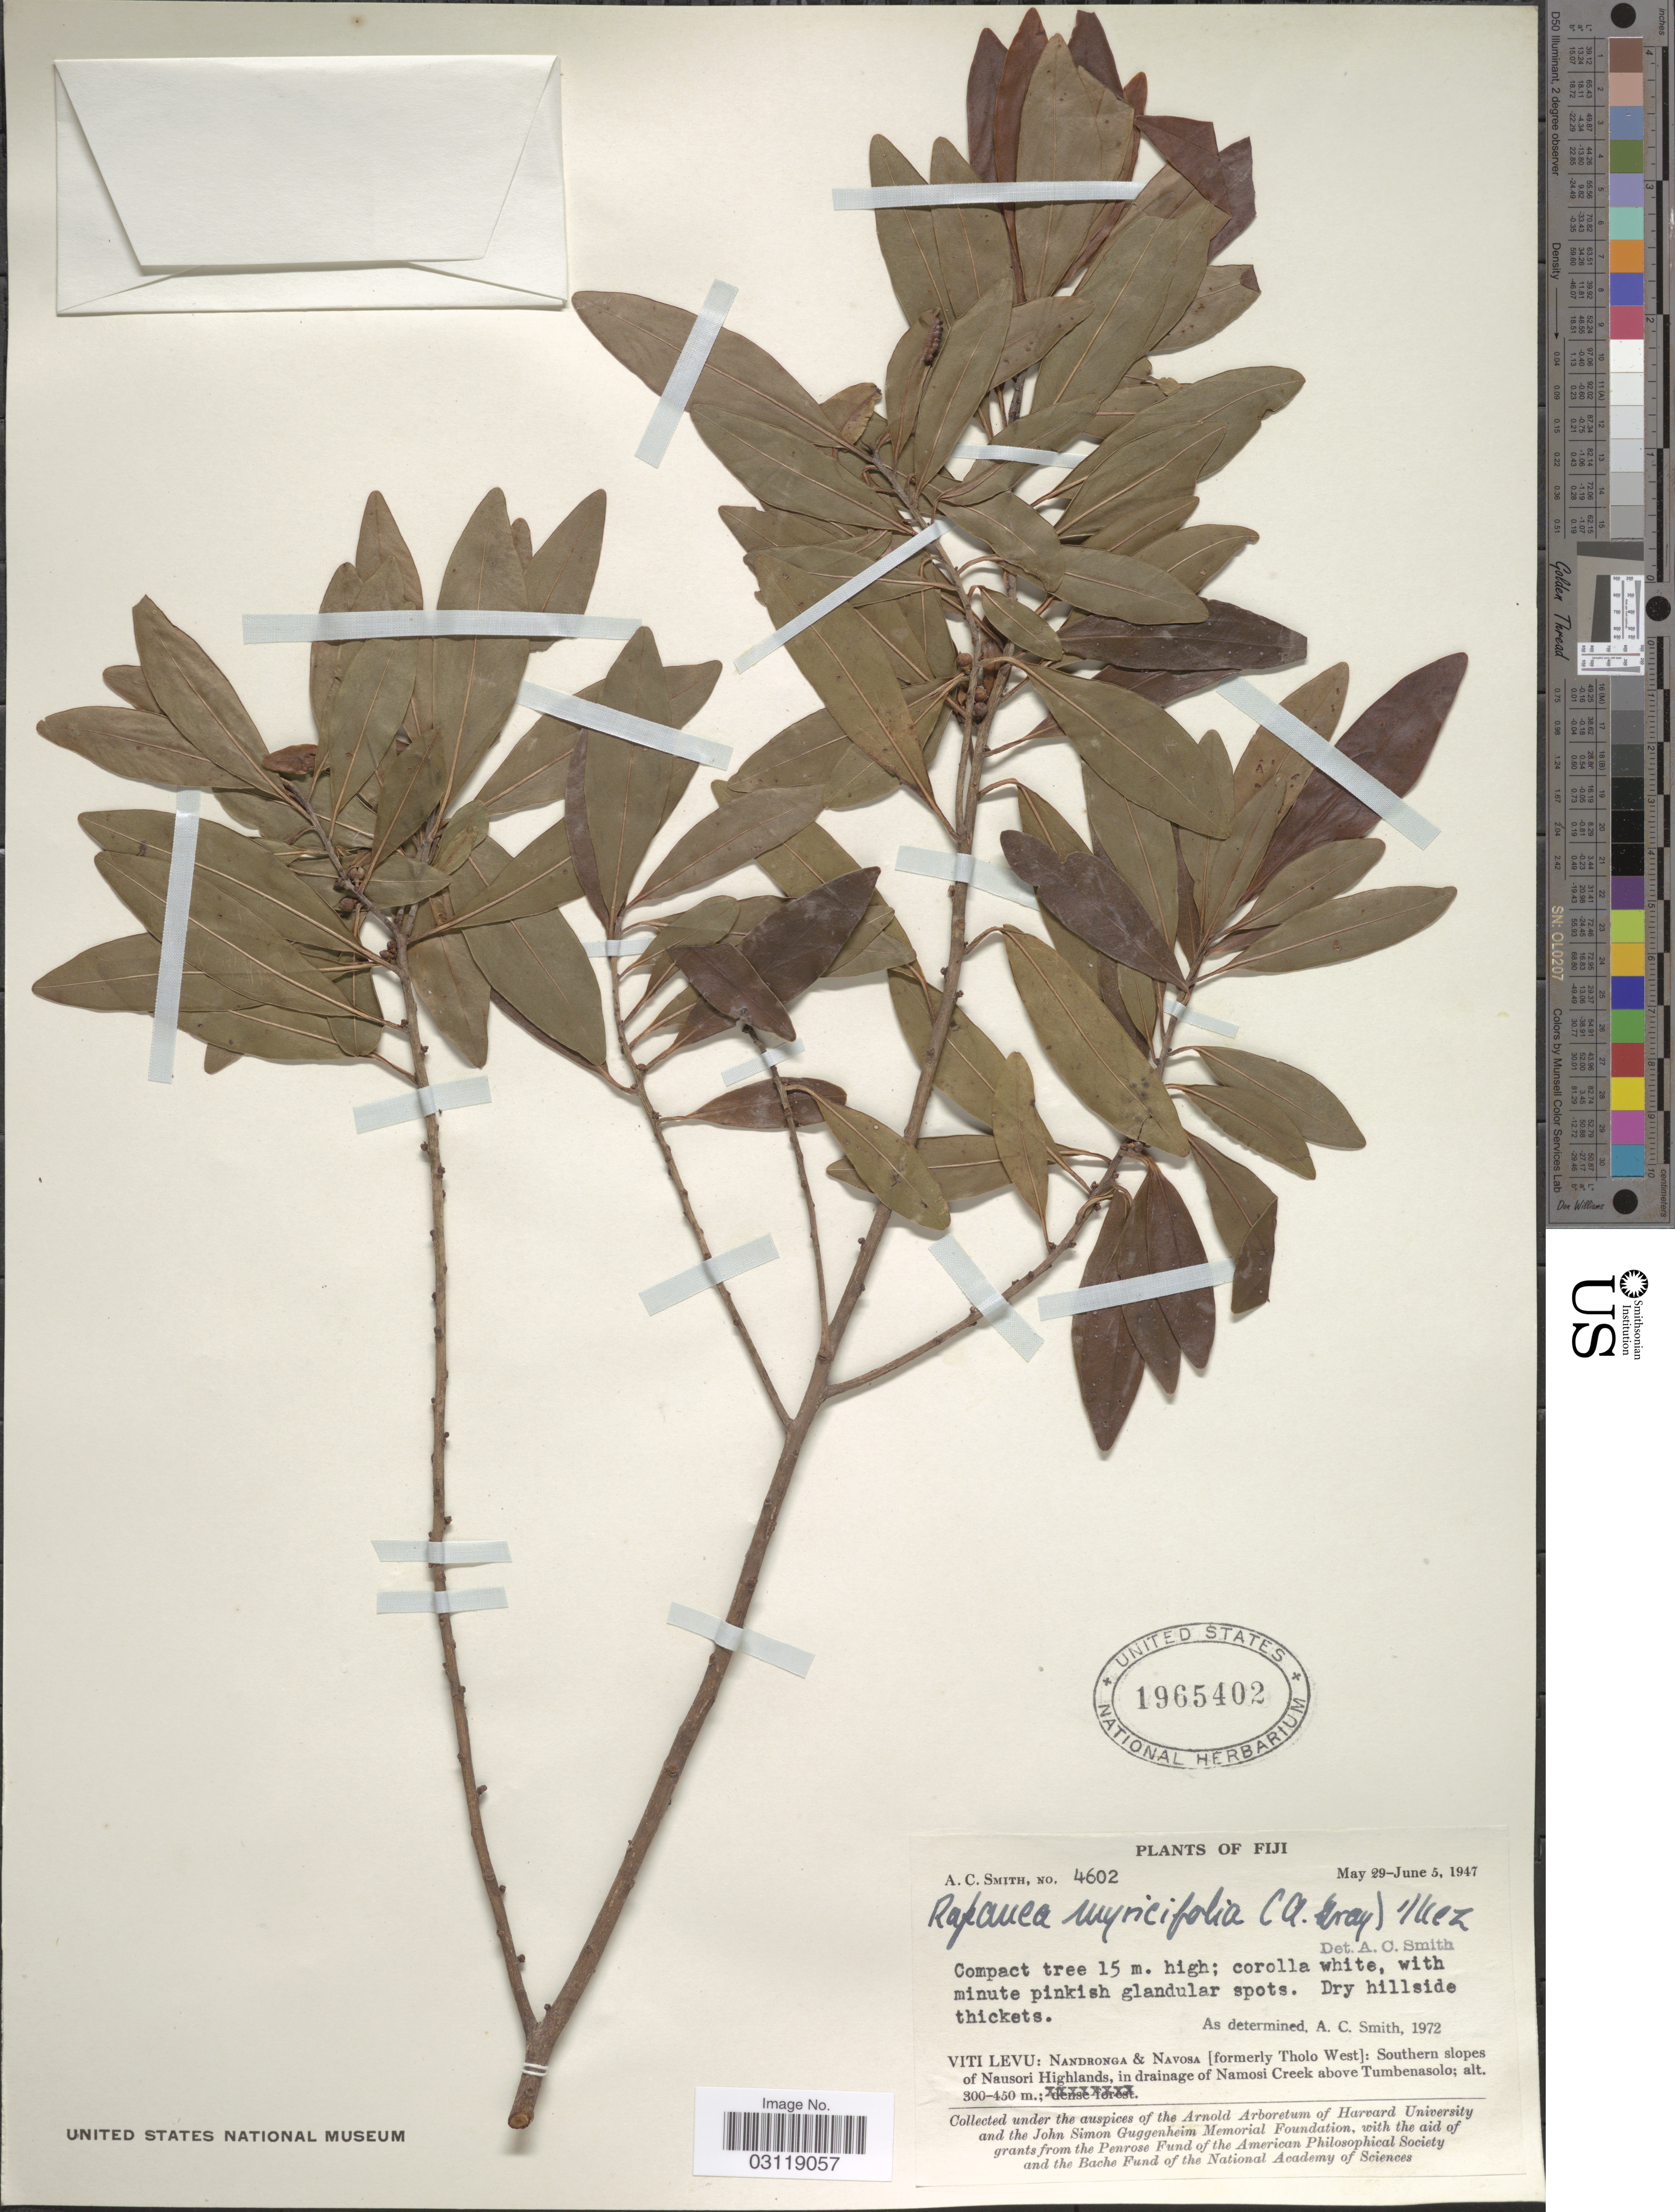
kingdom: Plantae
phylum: Tracheophyta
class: Magnoliopsida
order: Ericales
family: Primulaceae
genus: Rapanea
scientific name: Rapanea myricifolia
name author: (A. Gray) Mez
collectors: A. C. Smith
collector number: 4602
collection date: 1947-05-29/1947-06-05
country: Fiji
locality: Viti Levu: Nandronga & Navosa [formerly Tholo West]: Southern slopes of Nausori Highlands, in drainage of Namosi Creek above Tumbenasolo.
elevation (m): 300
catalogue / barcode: US 1965402